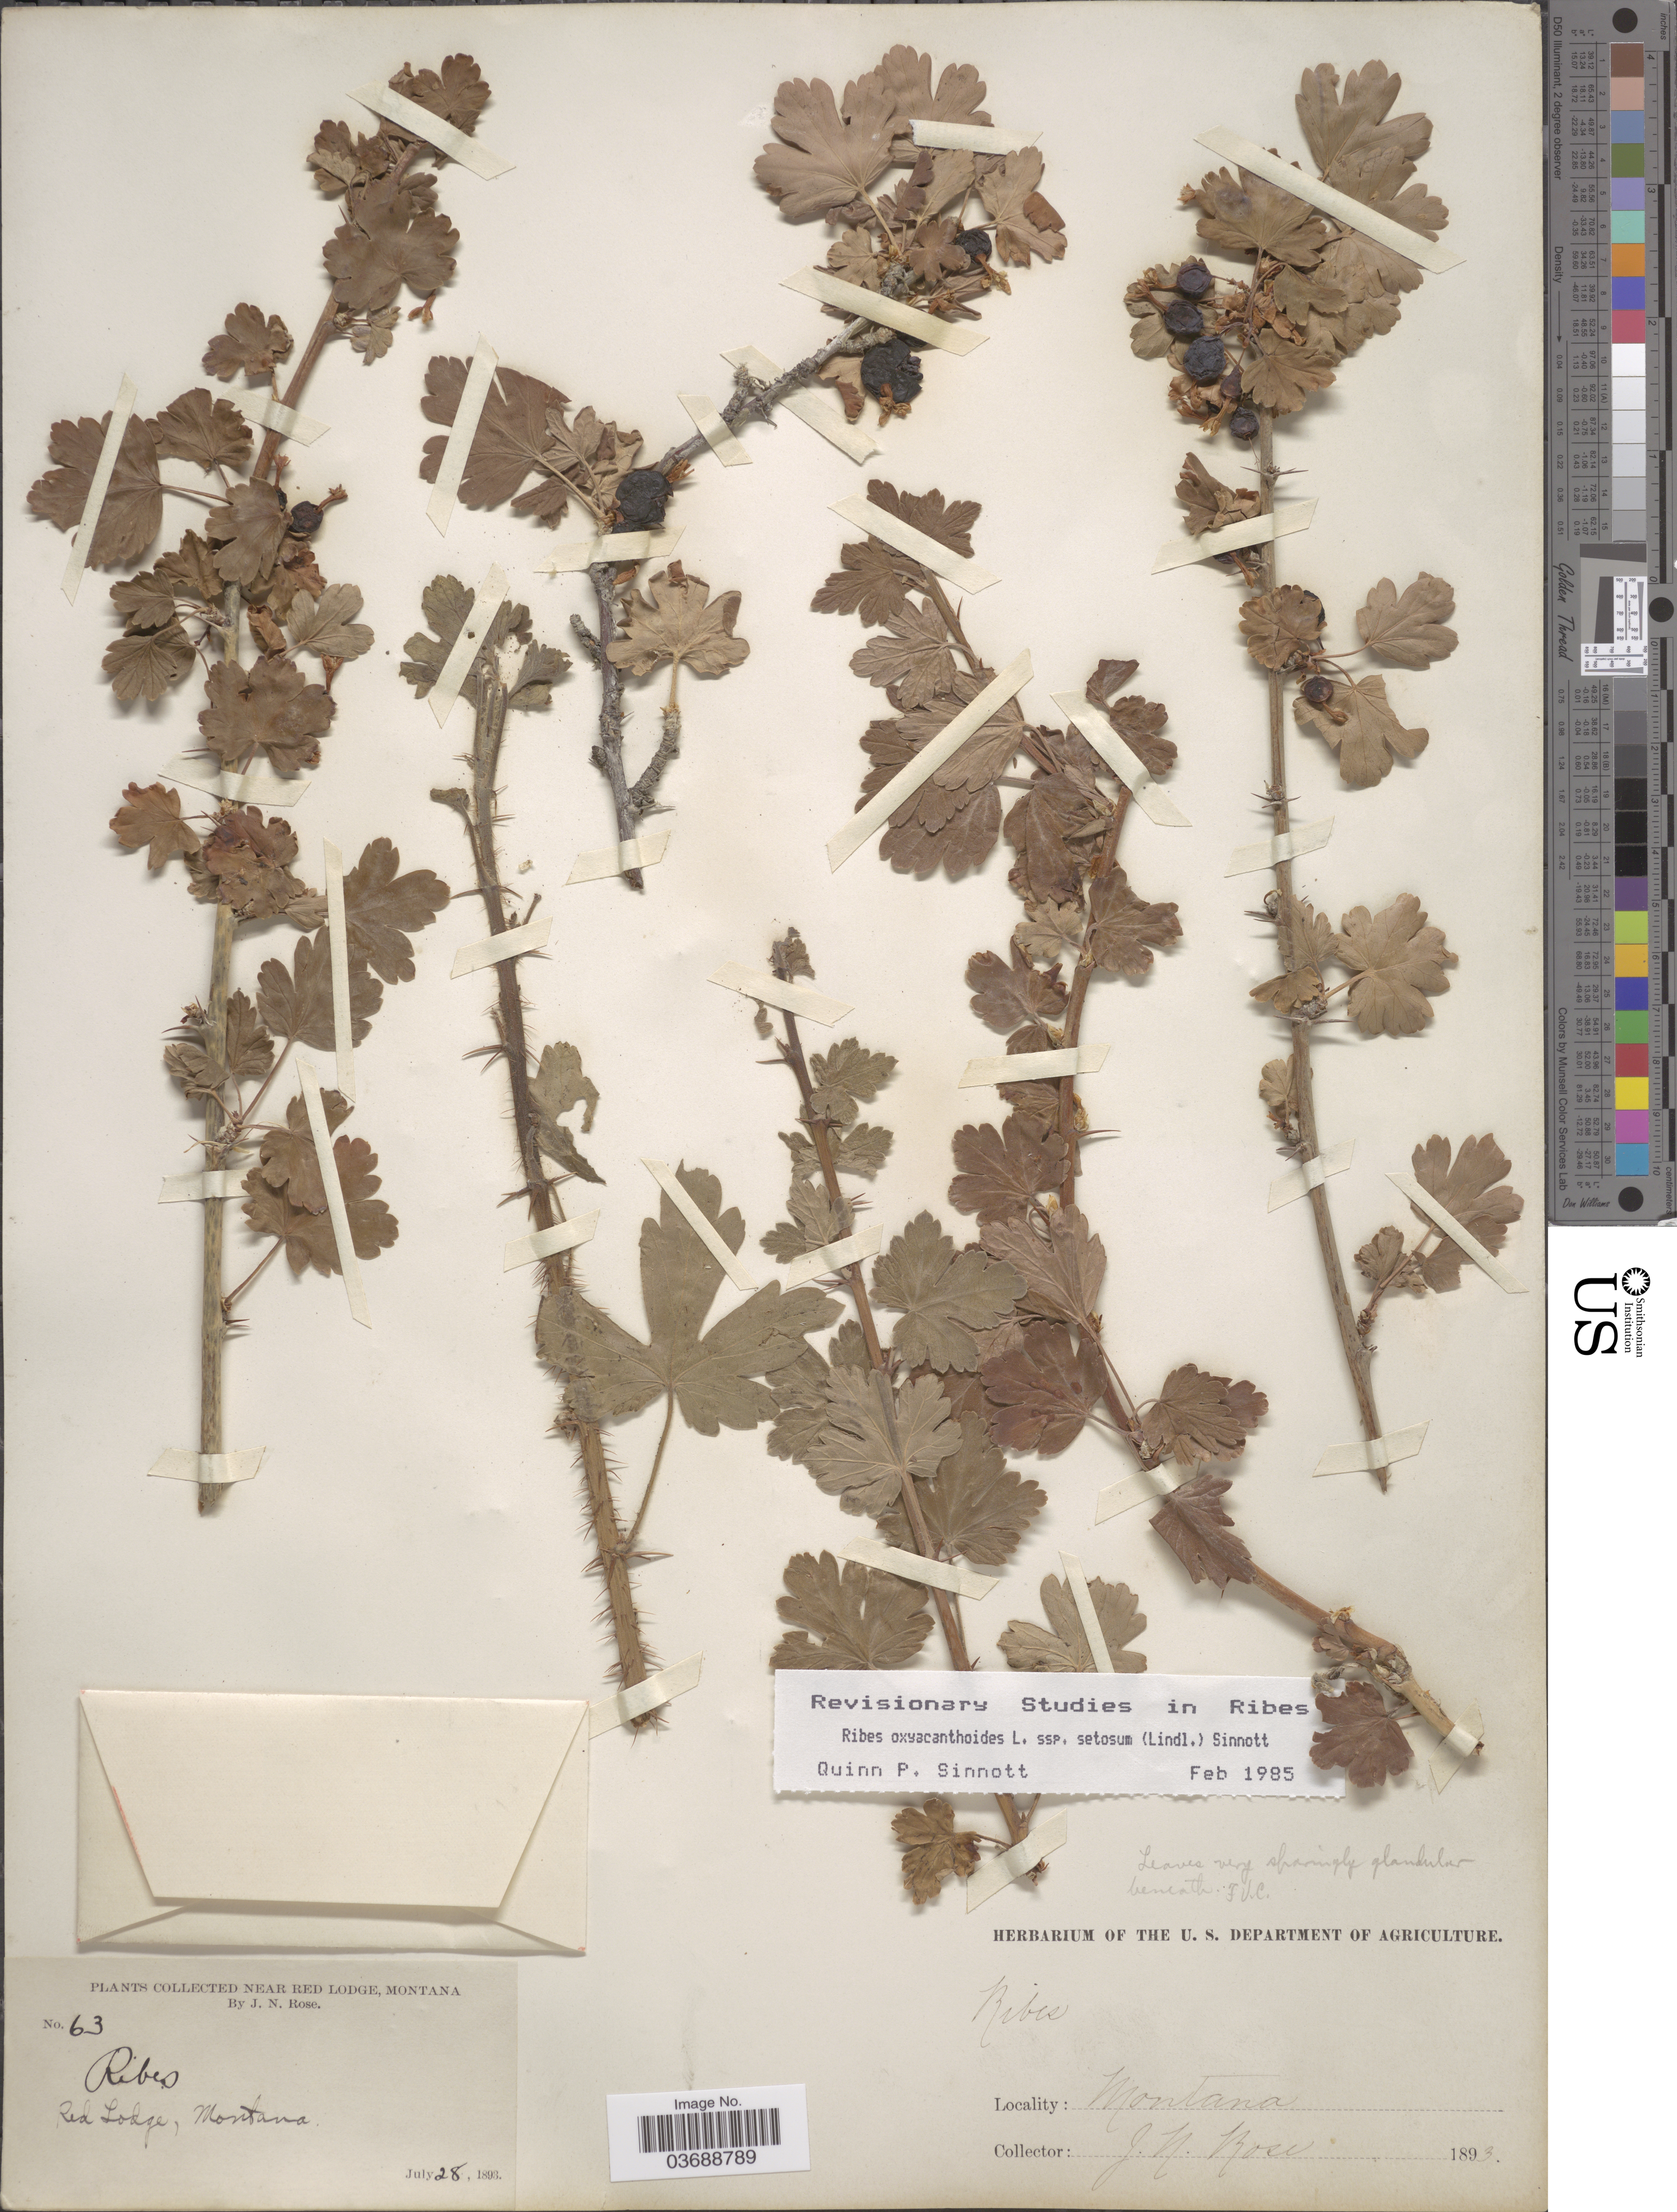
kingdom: Plantae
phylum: Tracheophyta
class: Magnoliopsida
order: Saxifragales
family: Grossulariaceae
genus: Ribes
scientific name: Ribes oxyacanthoides subsp. setosum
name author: (Lindl.) Q.P. Sinnott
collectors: J. N. Rose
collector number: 63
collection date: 1893-07-28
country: United States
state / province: Montana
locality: Near Red Lodge. Red Lodge.